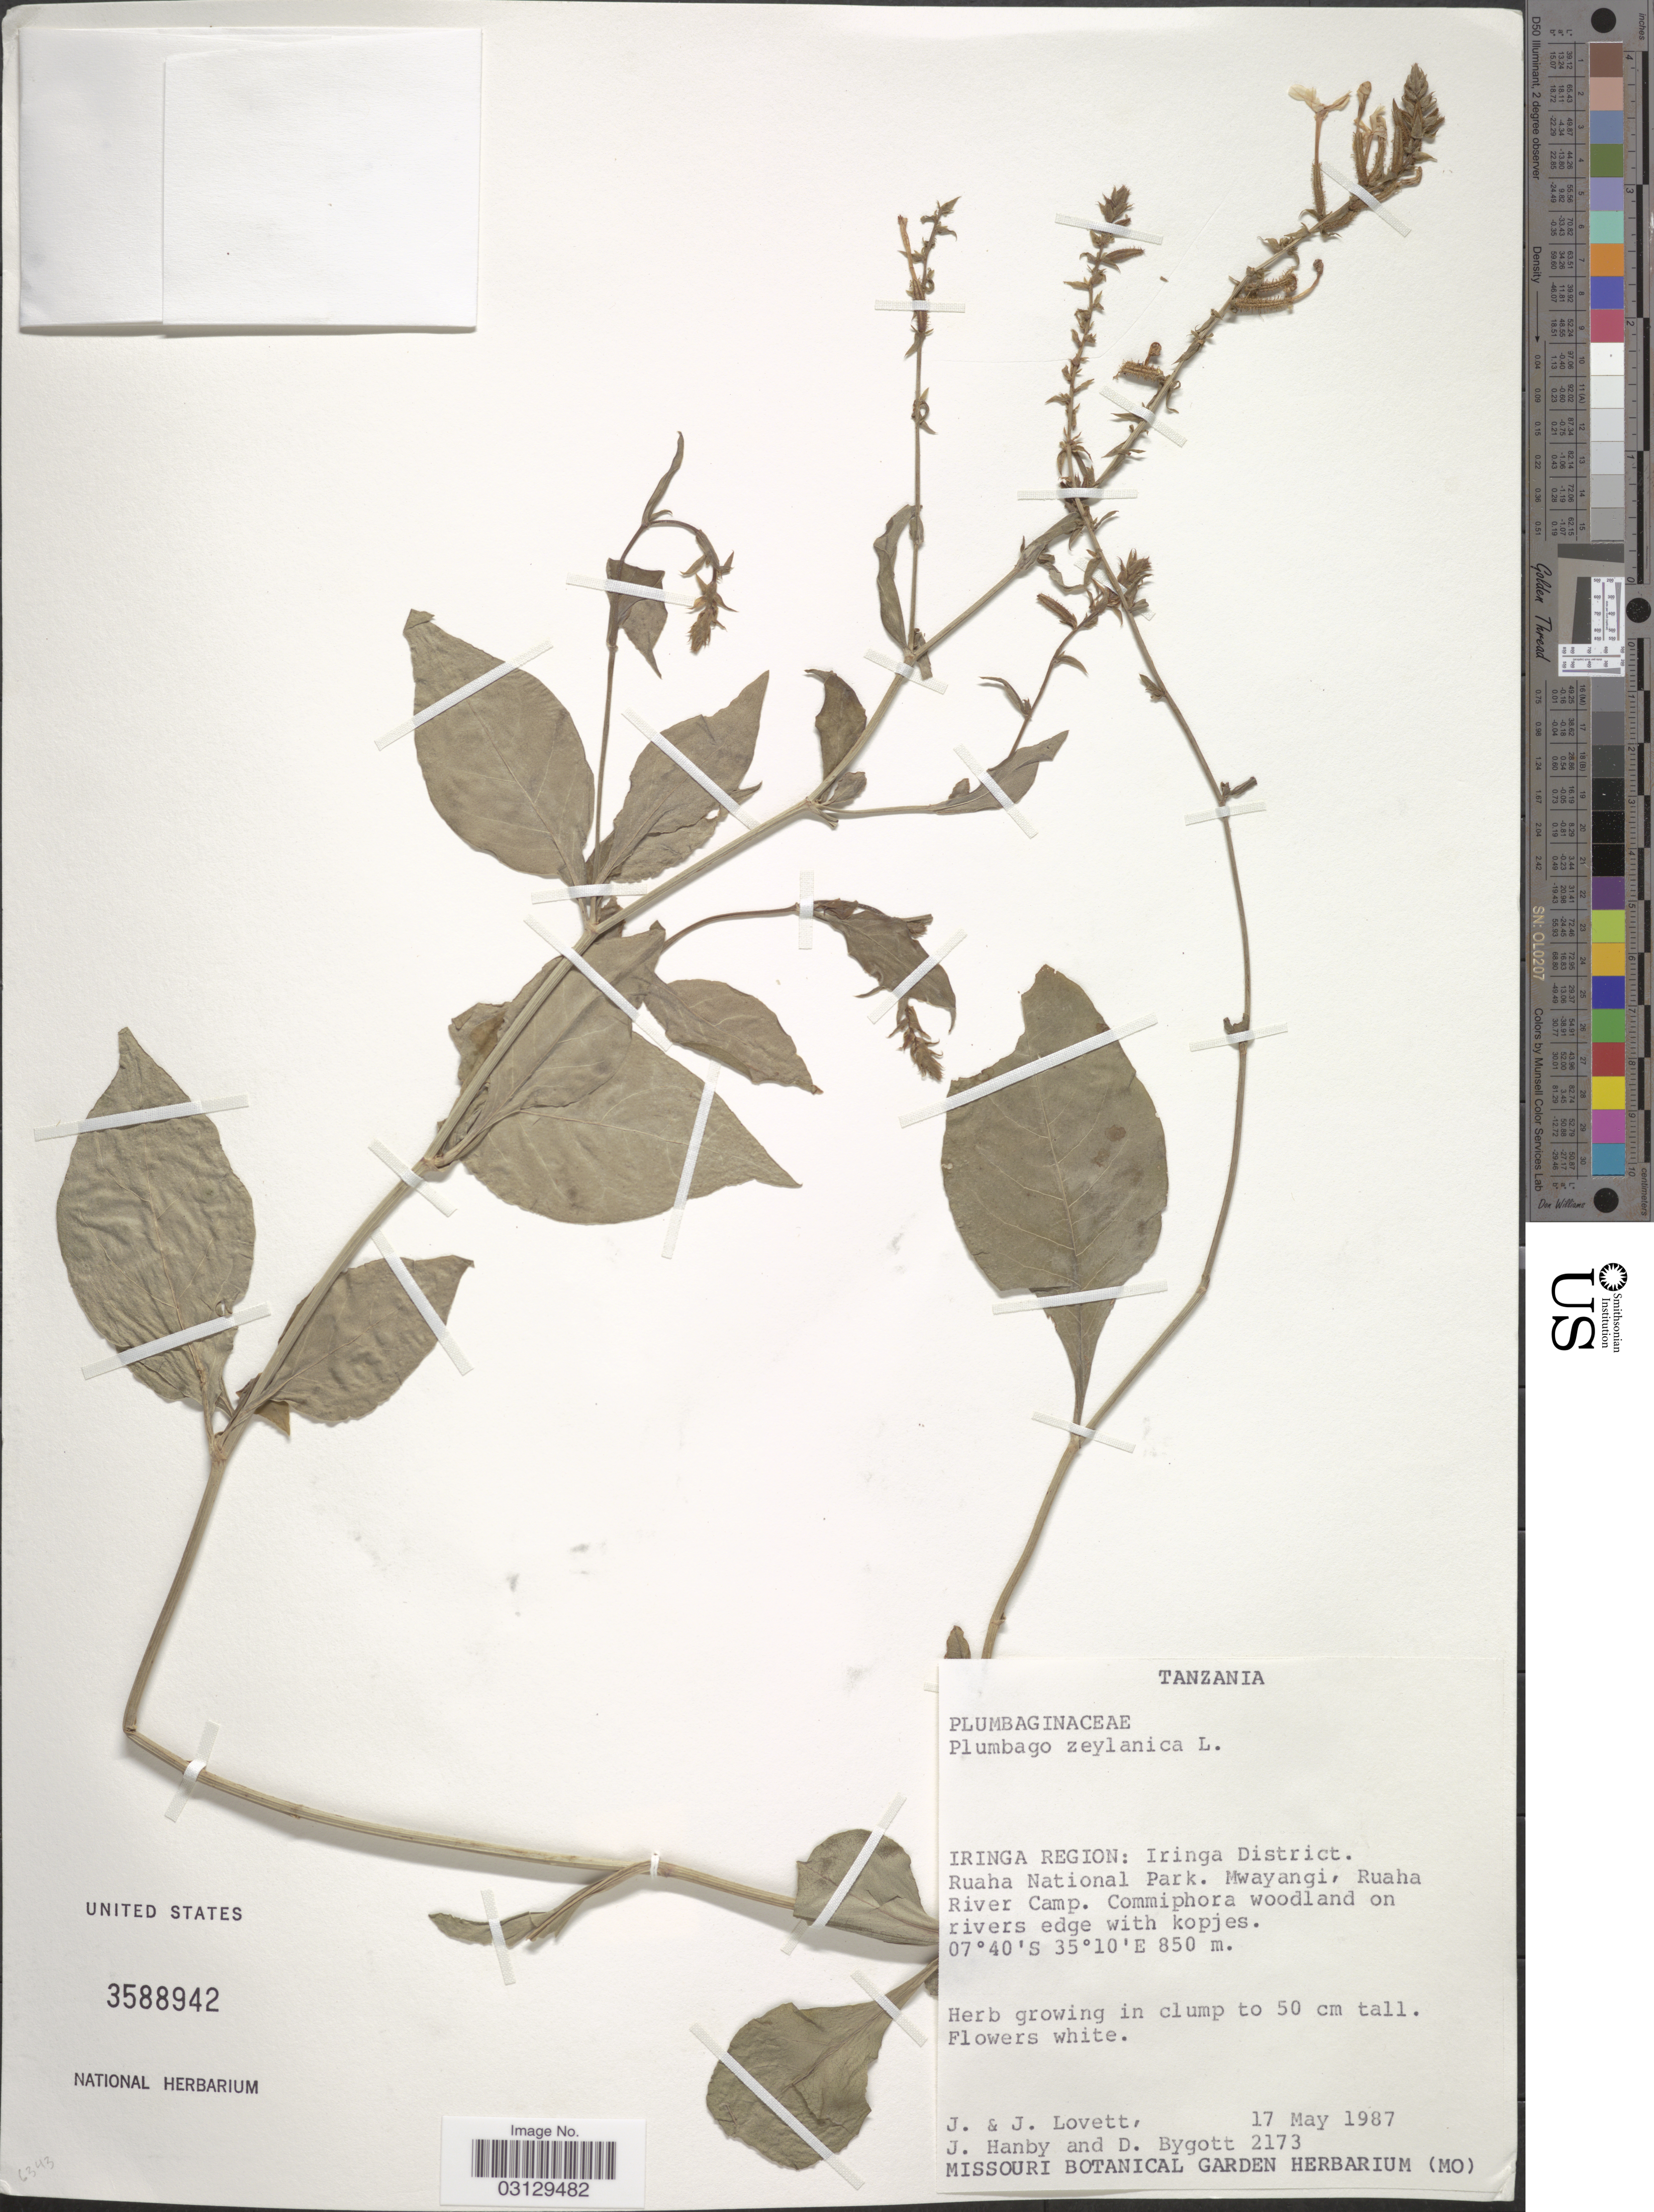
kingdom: Plantae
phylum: Tracheophyta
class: Magnoliopsida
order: Caryophyllales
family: Plumbaginaceae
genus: Plumbago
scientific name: Plumbago zeylanica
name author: L.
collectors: J. Lovett, J. Lovett, J. Hanby & D. Bygott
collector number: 2173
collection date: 1987-05-17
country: Tanzania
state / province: Iringa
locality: Iringa District. Ruaha National Park. Mwayangi, Ruaha River Camp. Commiphora woodland on river edge with kopjes.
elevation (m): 850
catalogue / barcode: US 3588942